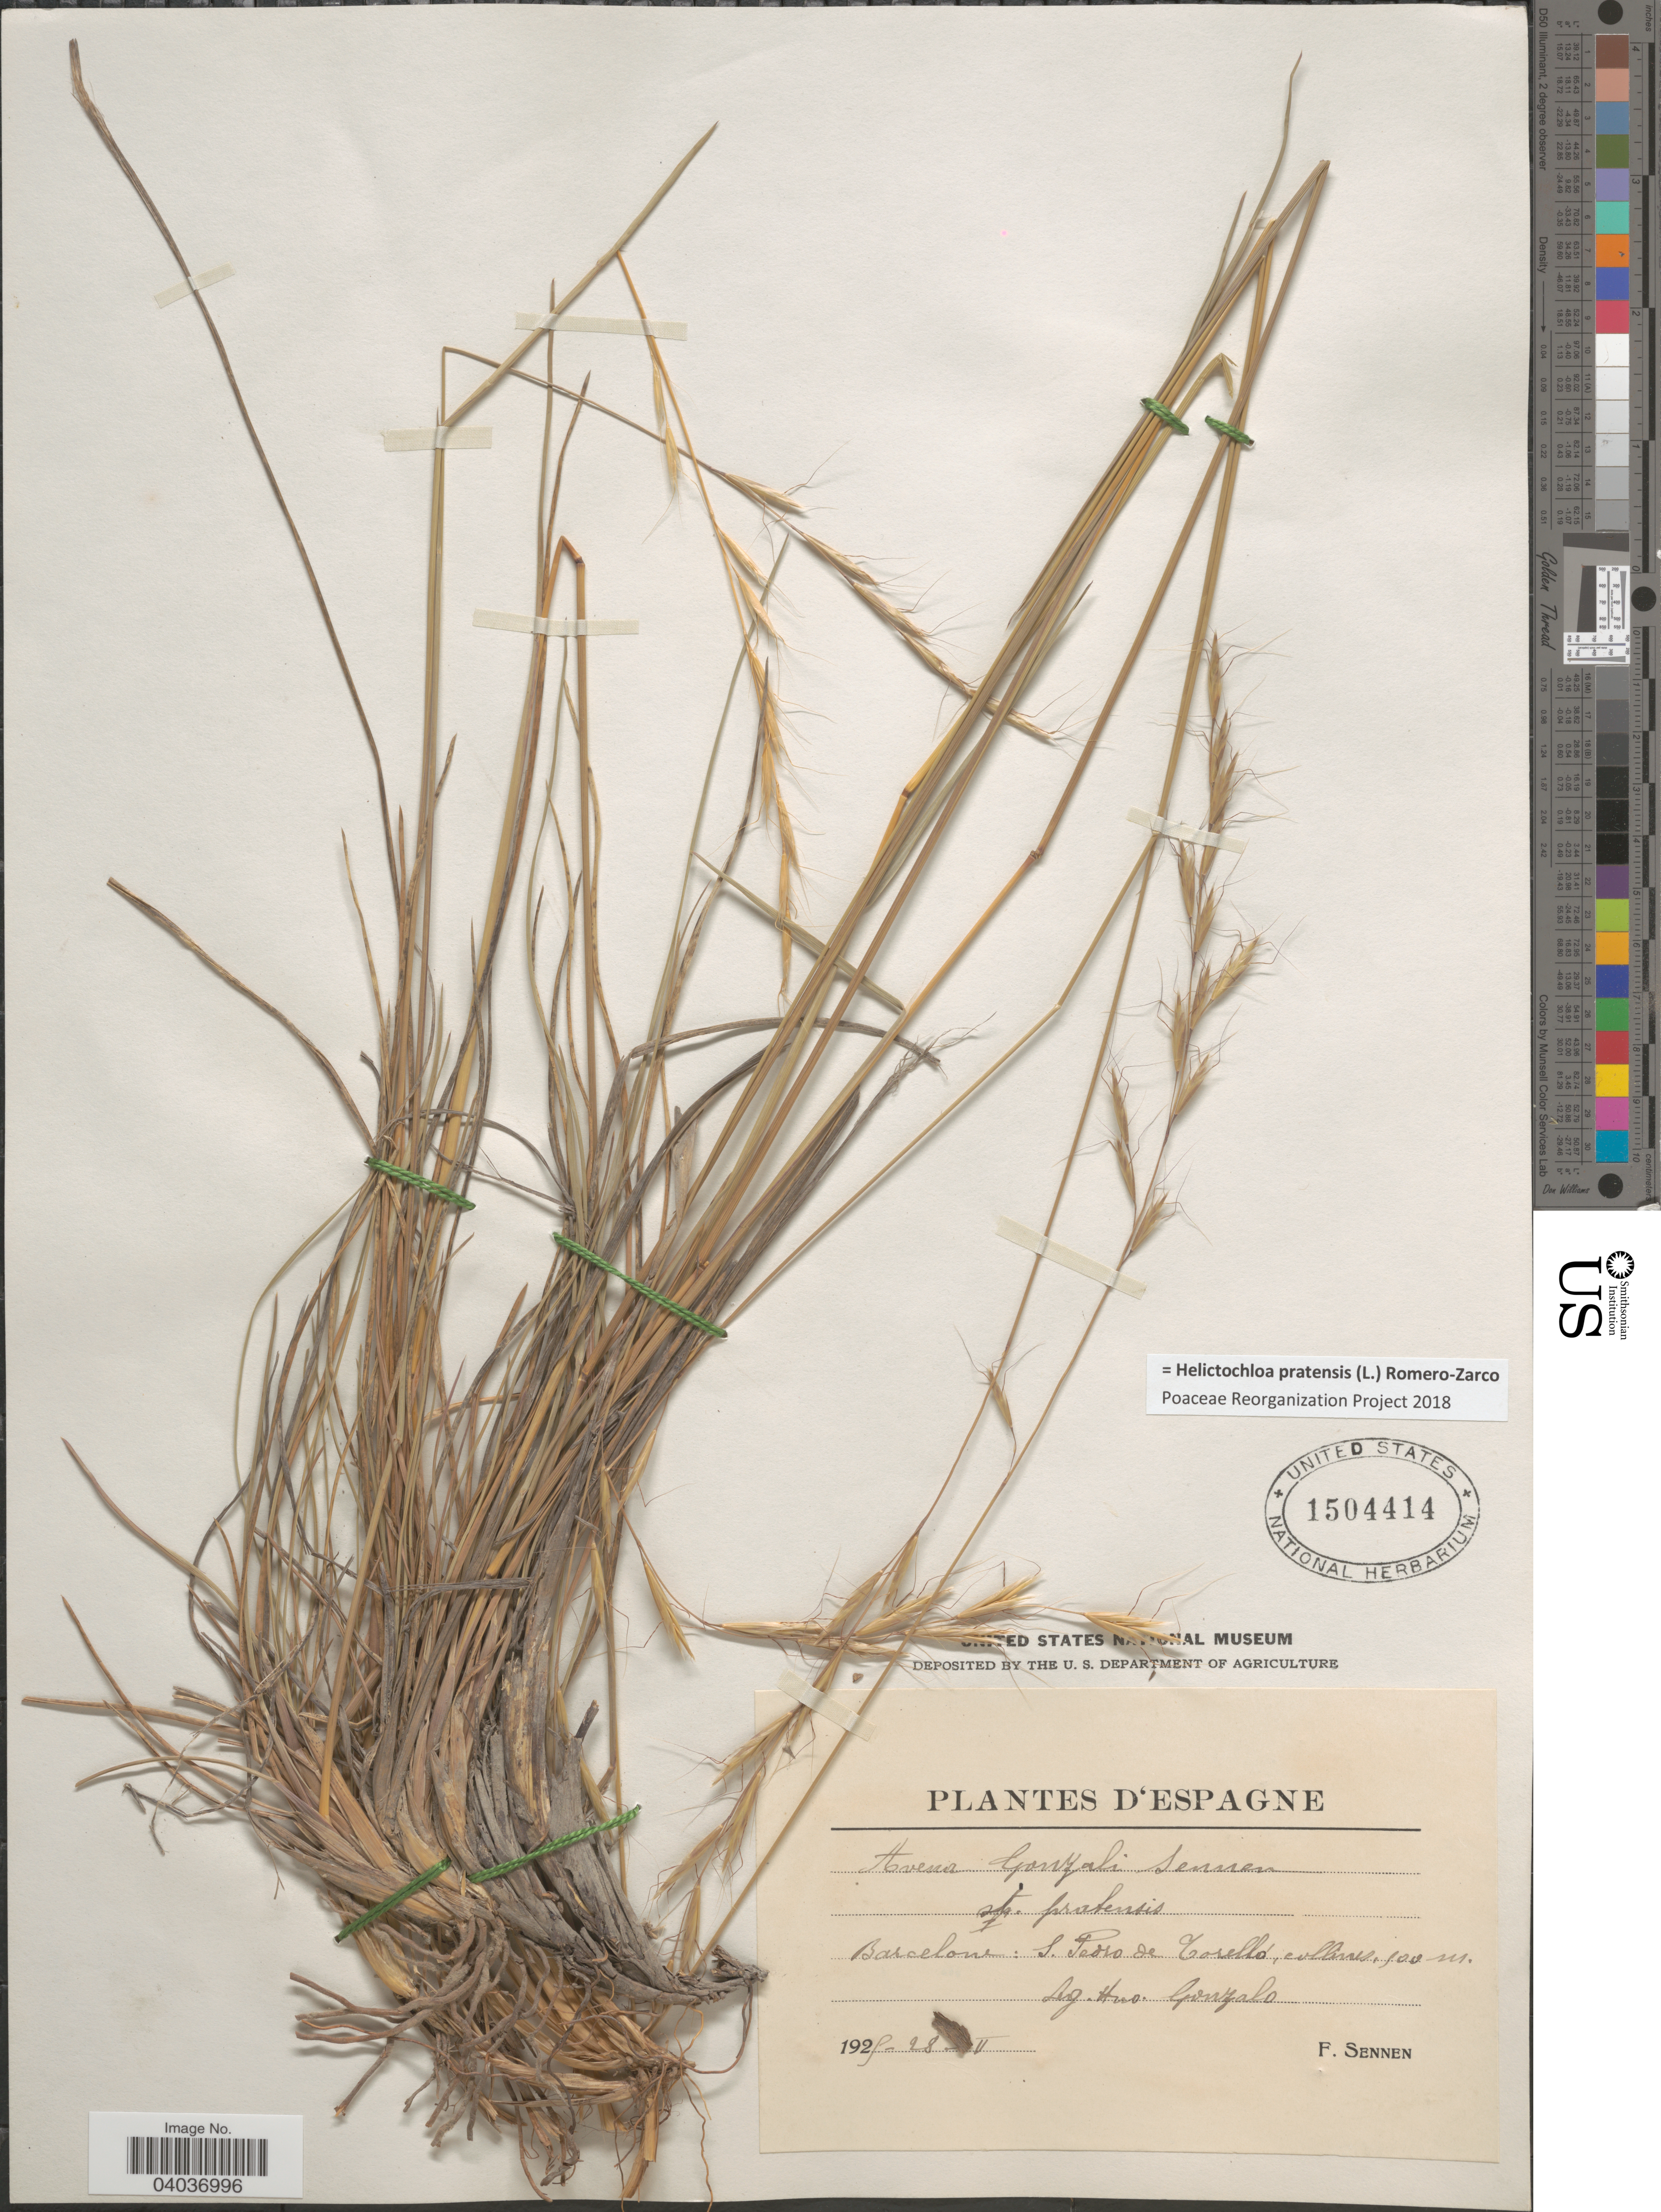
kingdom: Plantae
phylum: Tracheophyta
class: Liliopsida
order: Poales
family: Poaceae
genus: Helictochloa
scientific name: Helictochloa pratensis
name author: (L.) Romero-Zarco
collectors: E. Sennen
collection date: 1925-05-28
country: Spain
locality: Espagne. Barcelone: S. Pedro de Torelló.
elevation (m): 100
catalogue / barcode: US 1504414